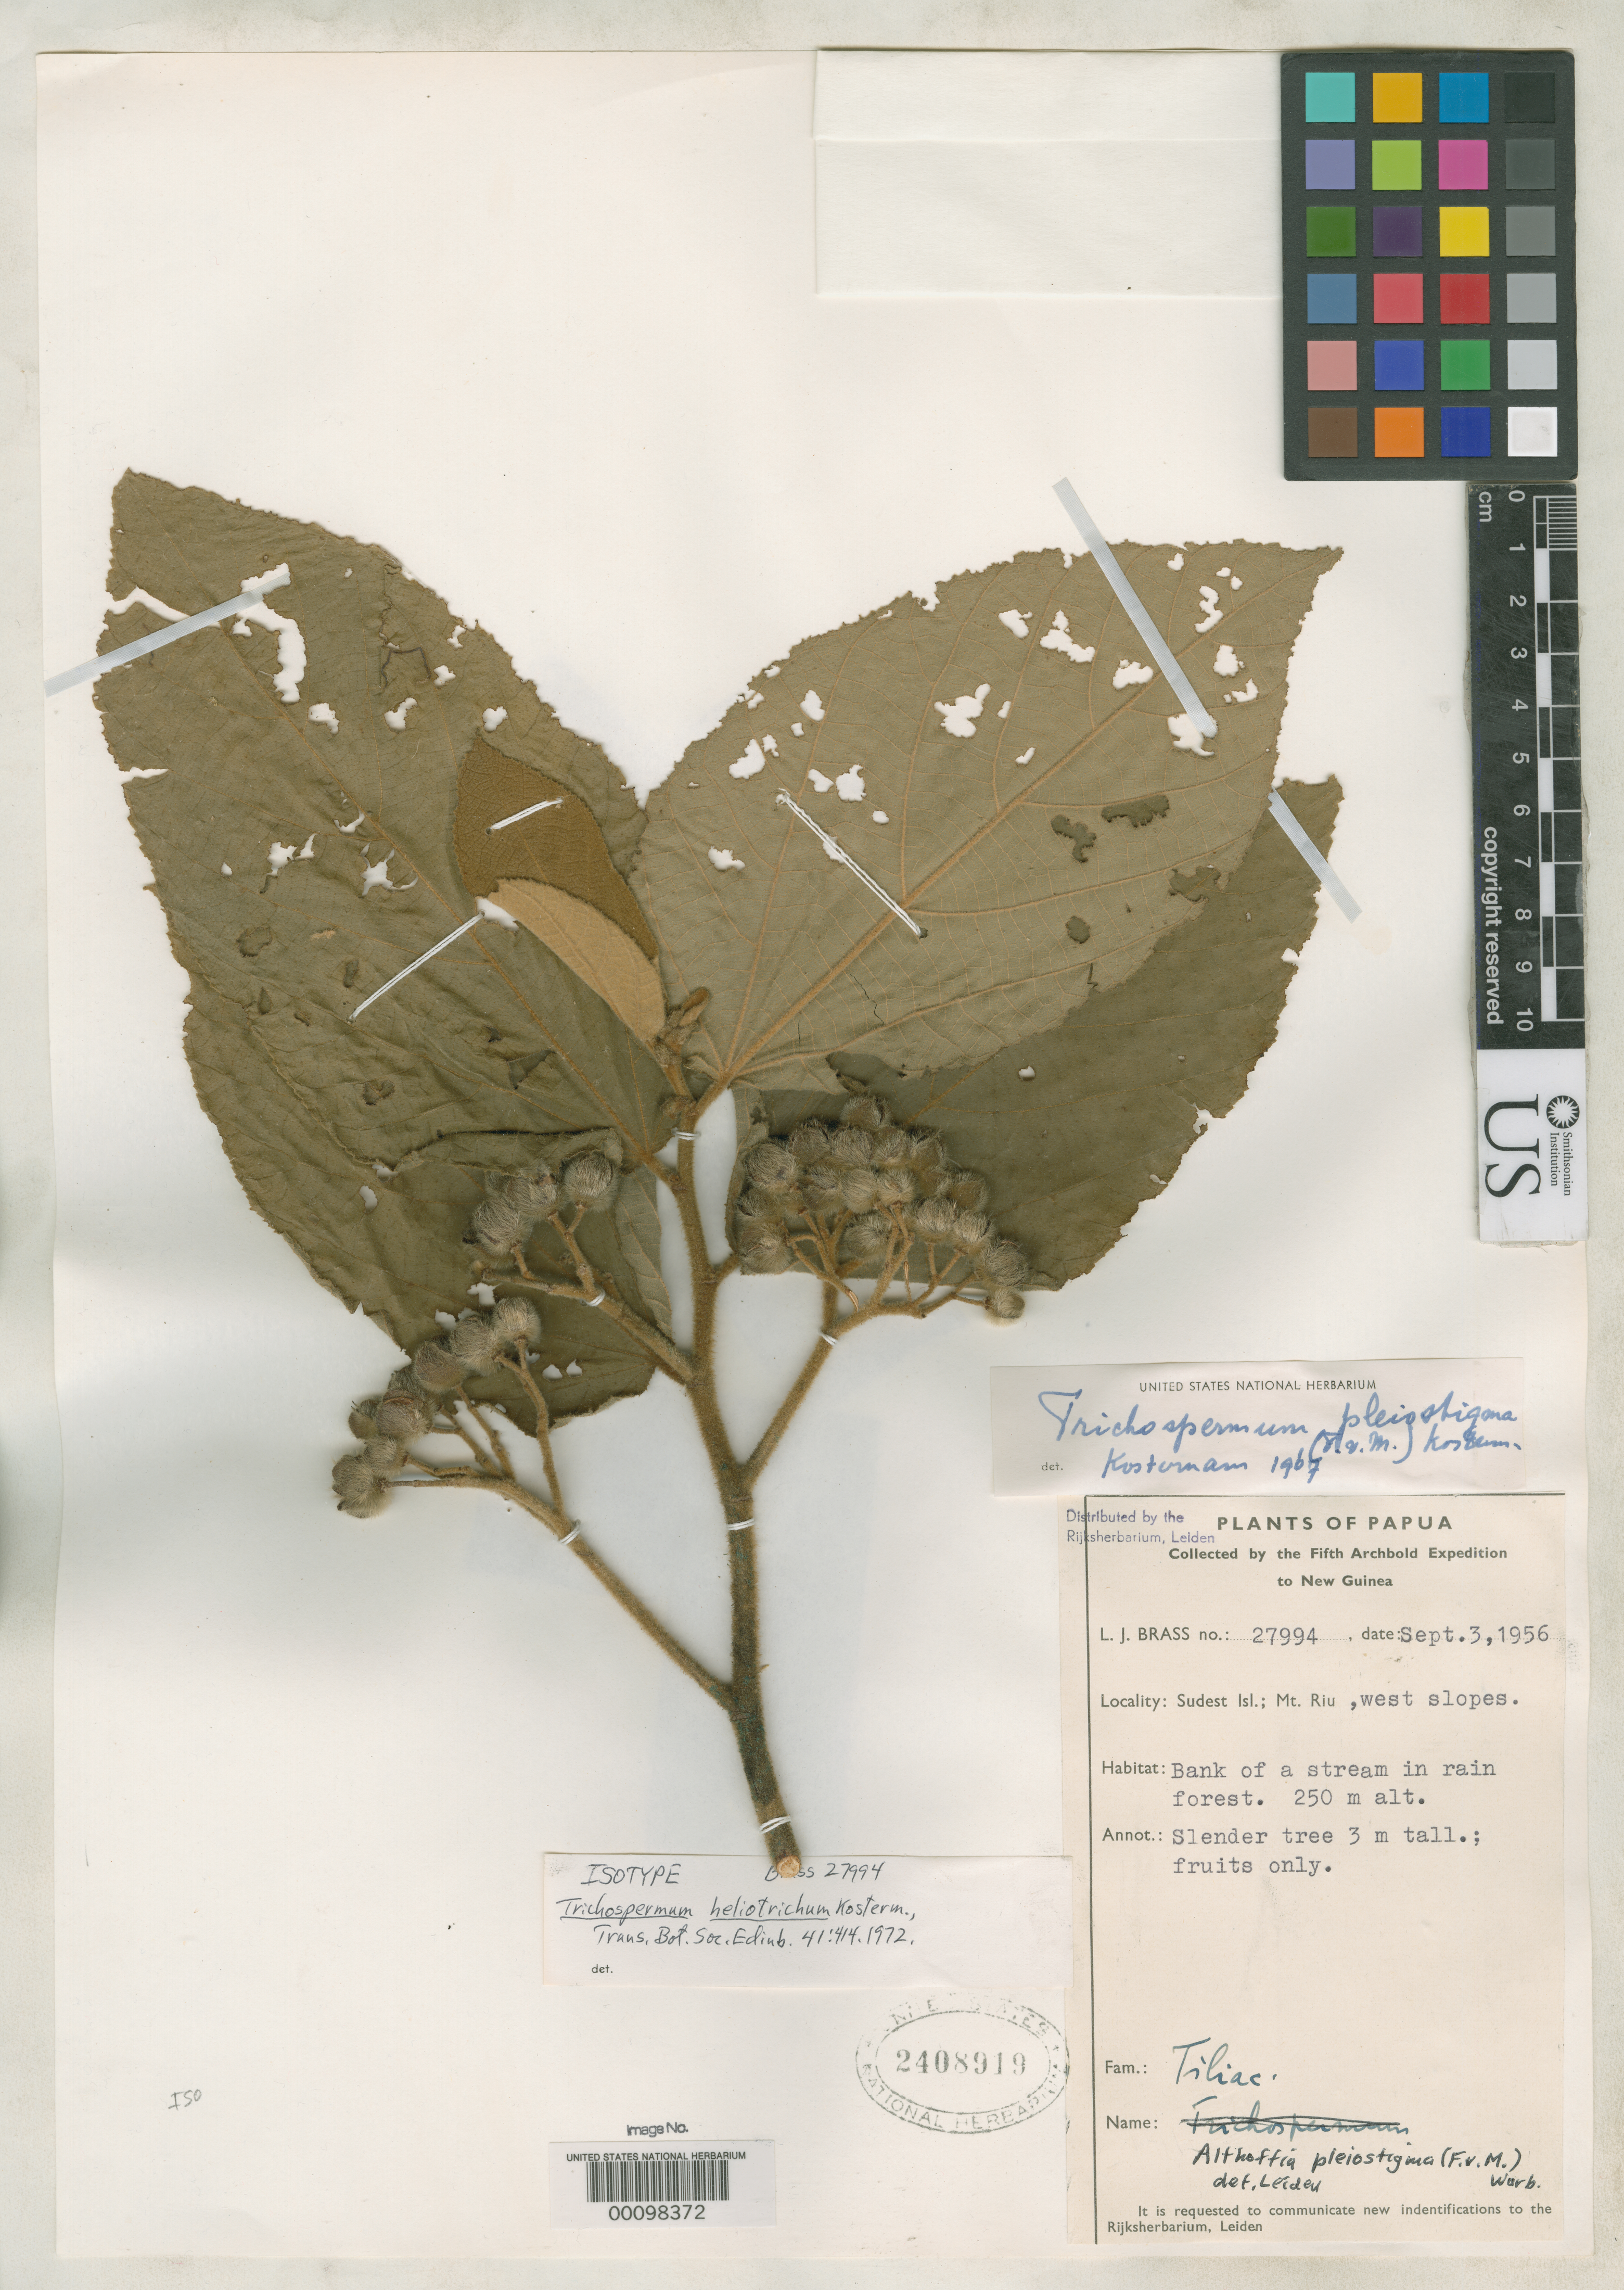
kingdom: Plantae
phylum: Tracheophyta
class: Magnoliopsida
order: Malvales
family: Malvaceae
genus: Trichospermum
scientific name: Trichospermum heliotrichum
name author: Kosterm.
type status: Isotype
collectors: L. J. Brass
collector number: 27994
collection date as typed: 03 Sep 1956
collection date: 1956-09-03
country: Papua New Guinea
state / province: Milne Bay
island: Sudest [Tagula]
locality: Mt. Riu, west slopes. [Louisiade Arch.]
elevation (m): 250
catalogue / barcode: US 2408919